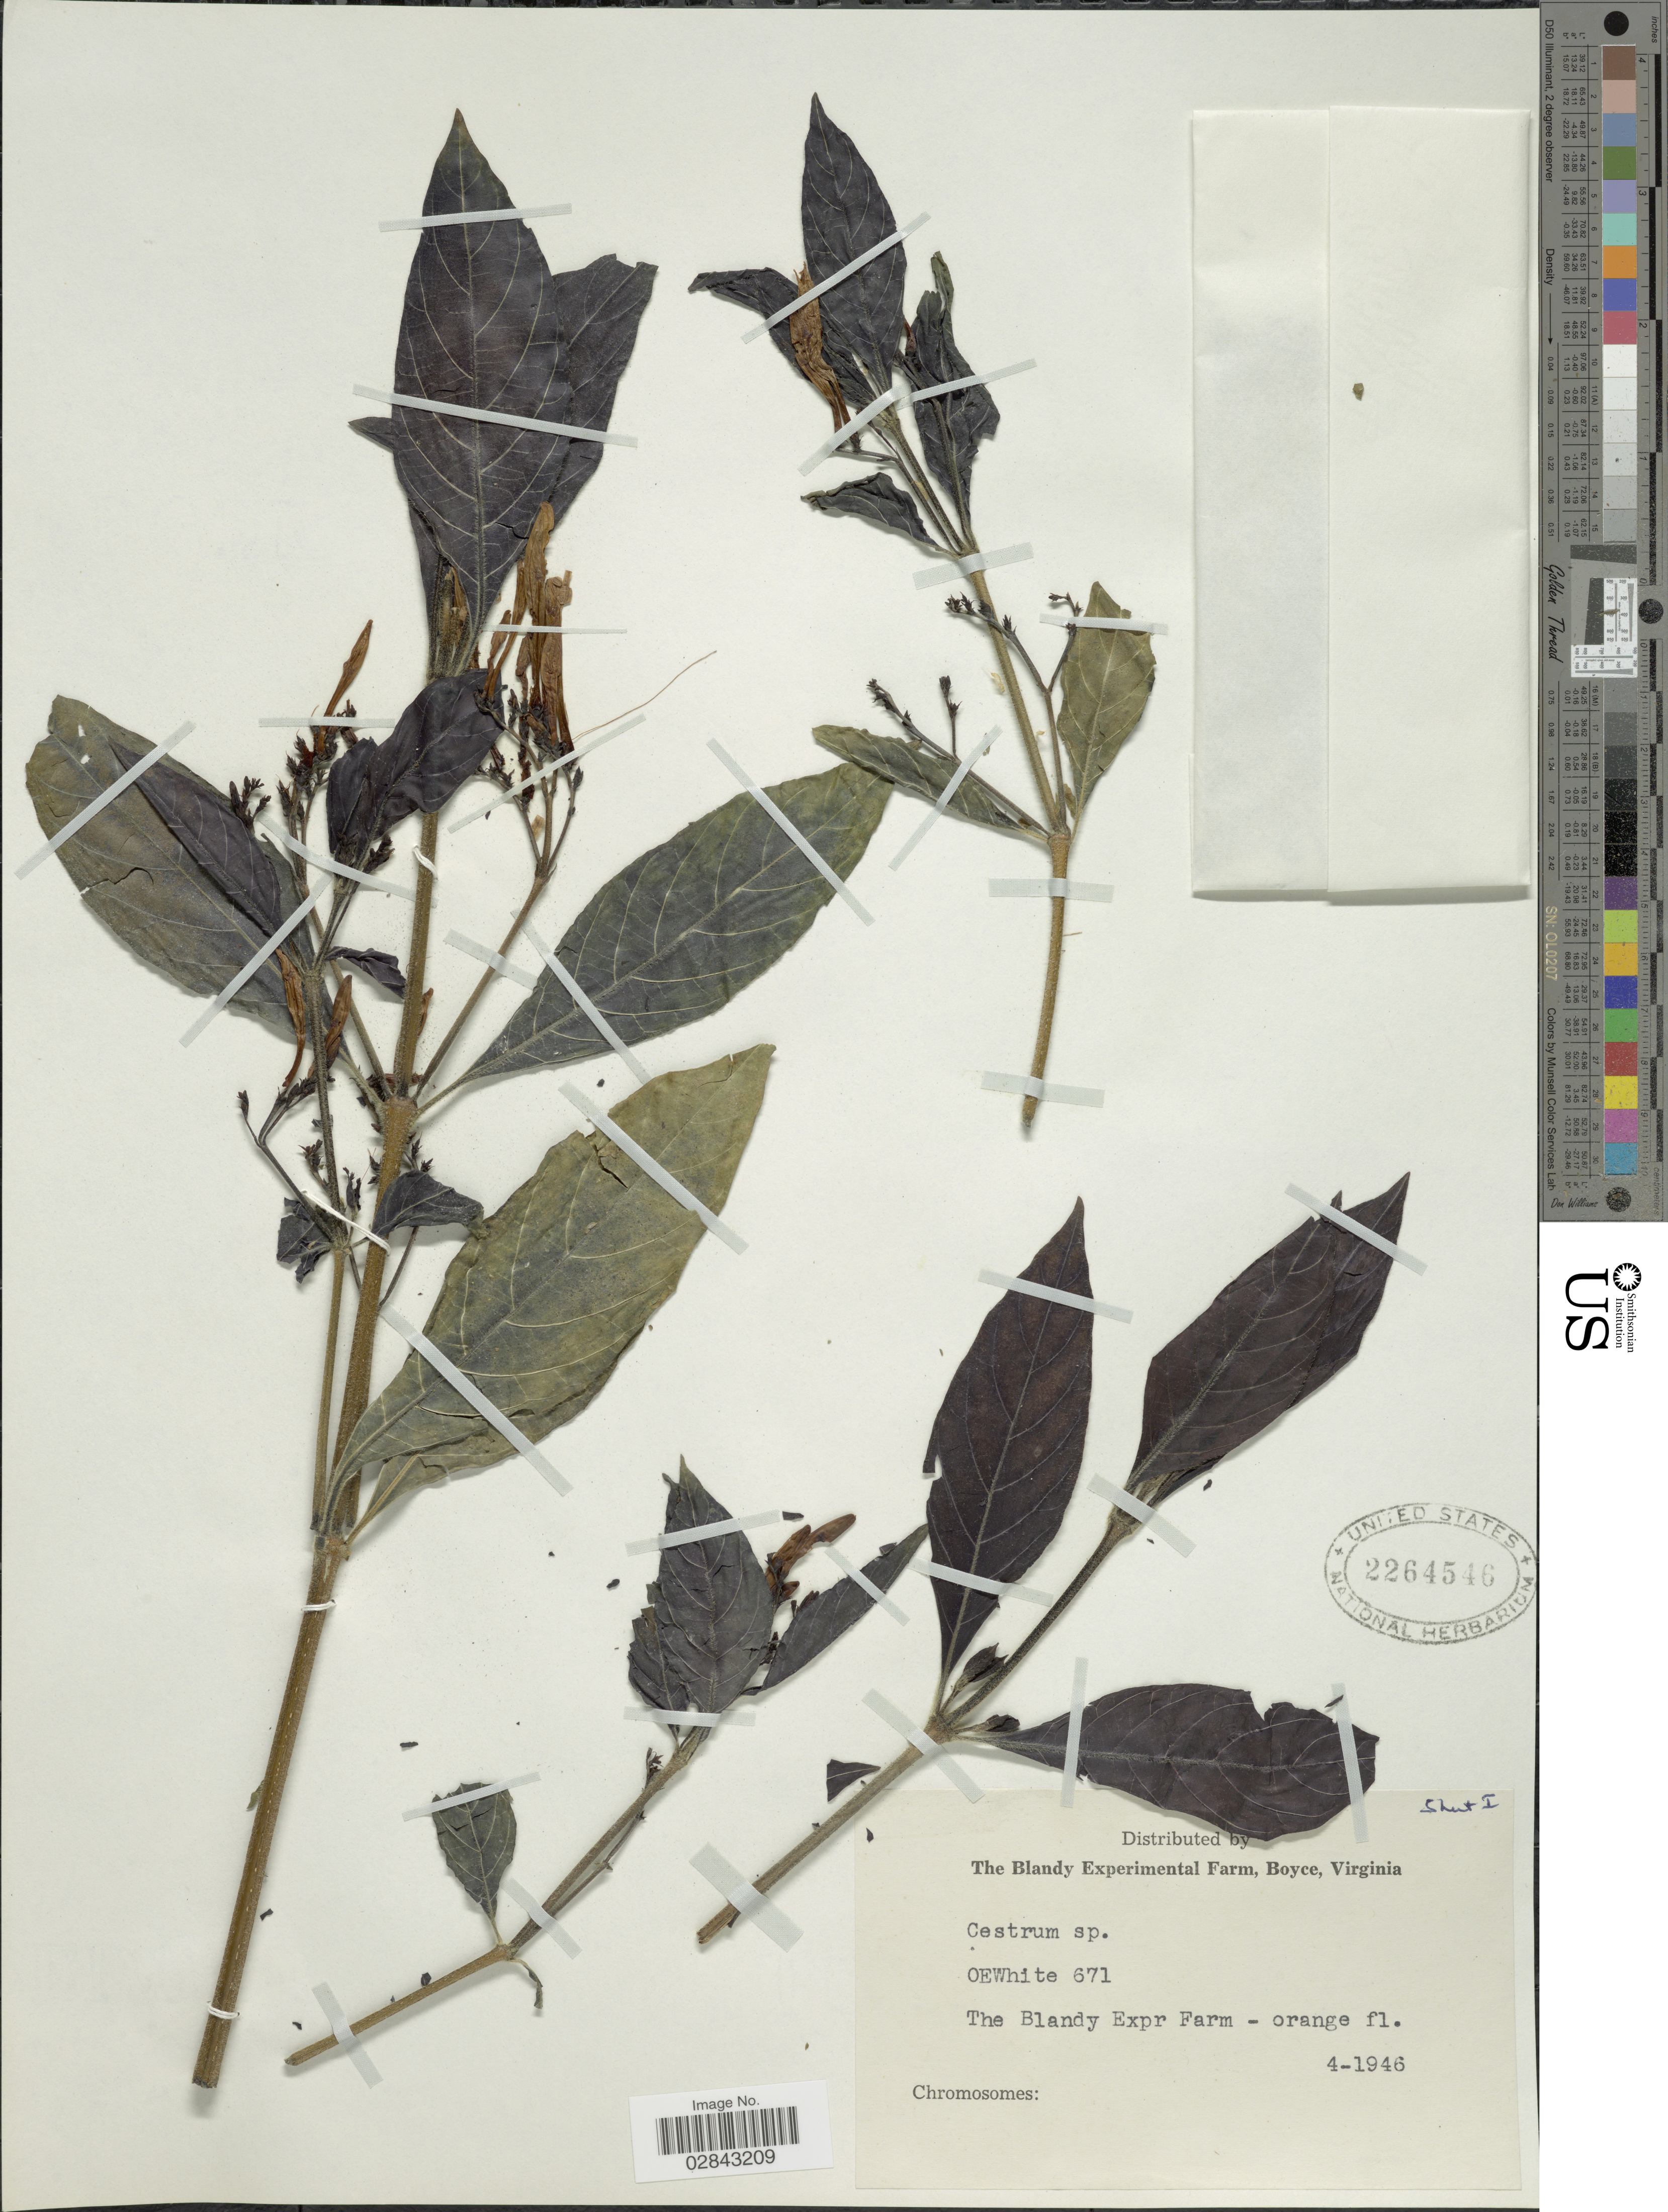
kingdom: Plantae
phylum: Tracheophyta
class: Magnoliopsida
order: Solanales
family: Solanaceae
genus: Cestrum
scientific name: Cestrum sp.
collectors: O. E. White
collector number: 671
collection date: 1946-04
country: United States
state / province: Virginia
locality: The Blandy Experimental Farm, Boyce, Virginia.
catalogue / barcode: US 2264546